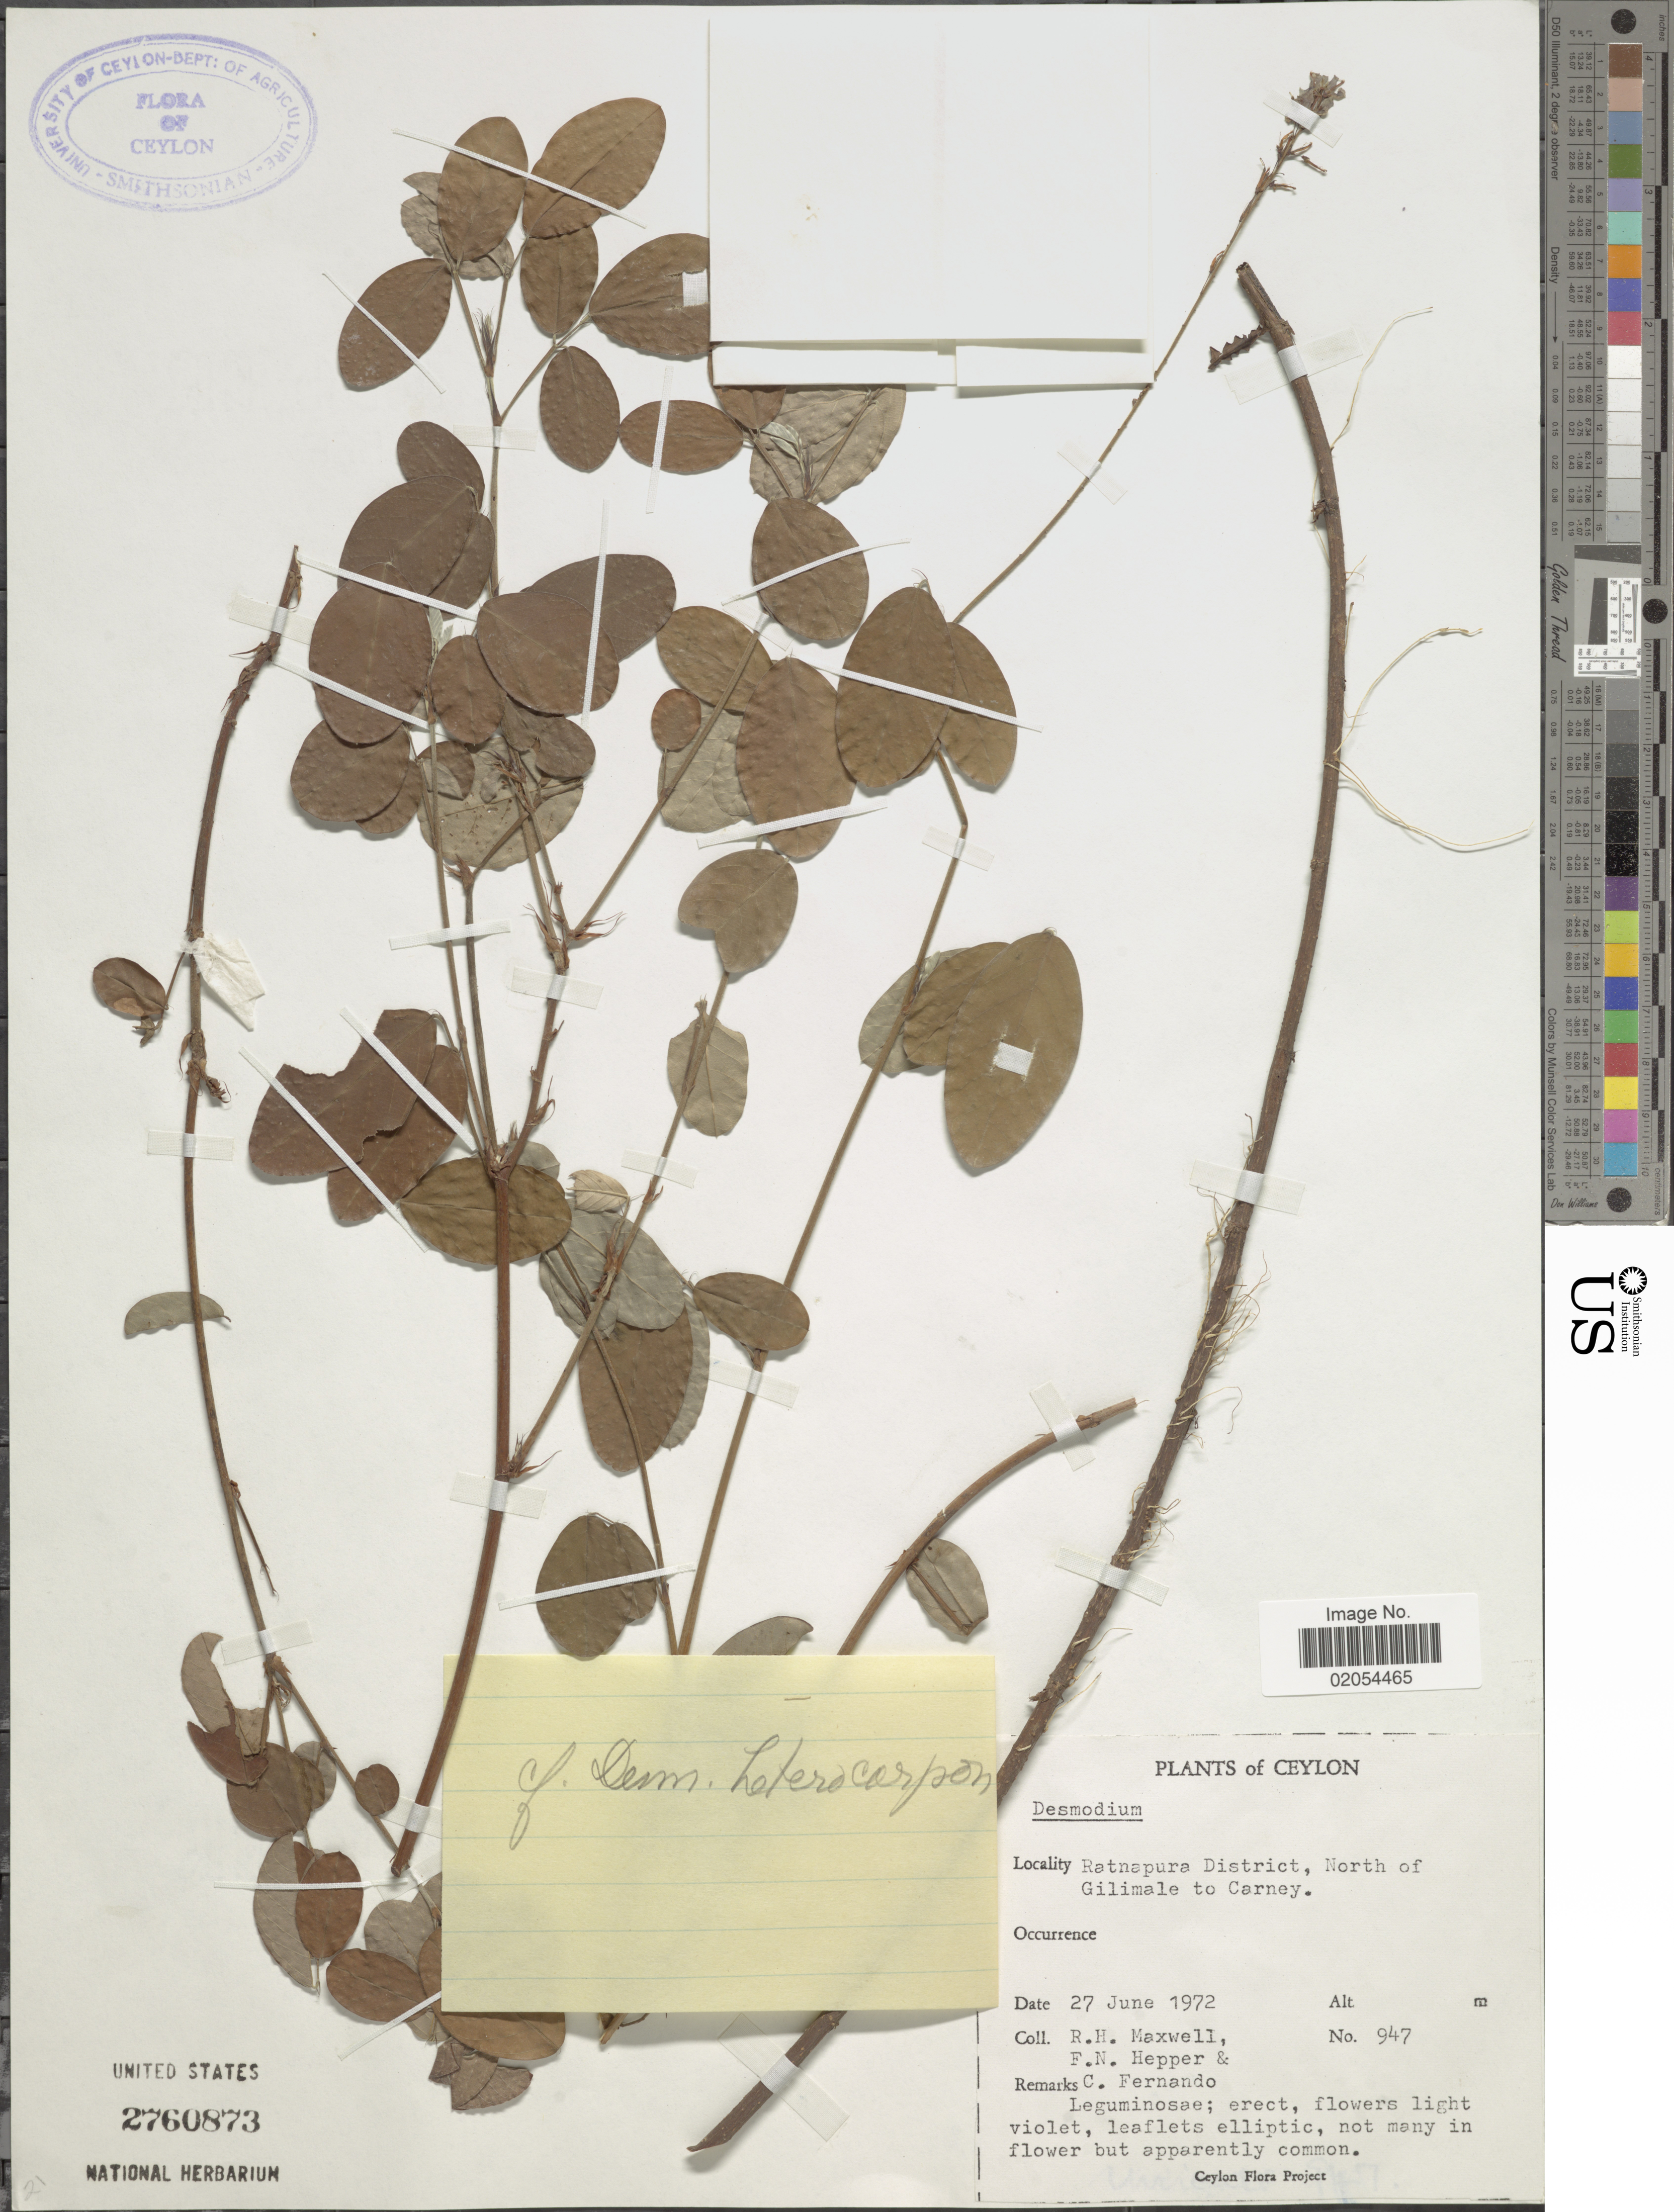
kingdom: Plantae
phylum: Tracheophyta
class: Magnoliopsida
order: Fabales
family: Fabaceae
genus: Desmodium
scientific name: Desmodium sp.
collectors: R. Maxwell, F. Hepper & C. Fernando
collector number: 947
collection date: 1972-06-27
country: Sri Lanka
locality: Ratnapura District, North of Gilimale to Carney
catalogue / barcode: US 2760873